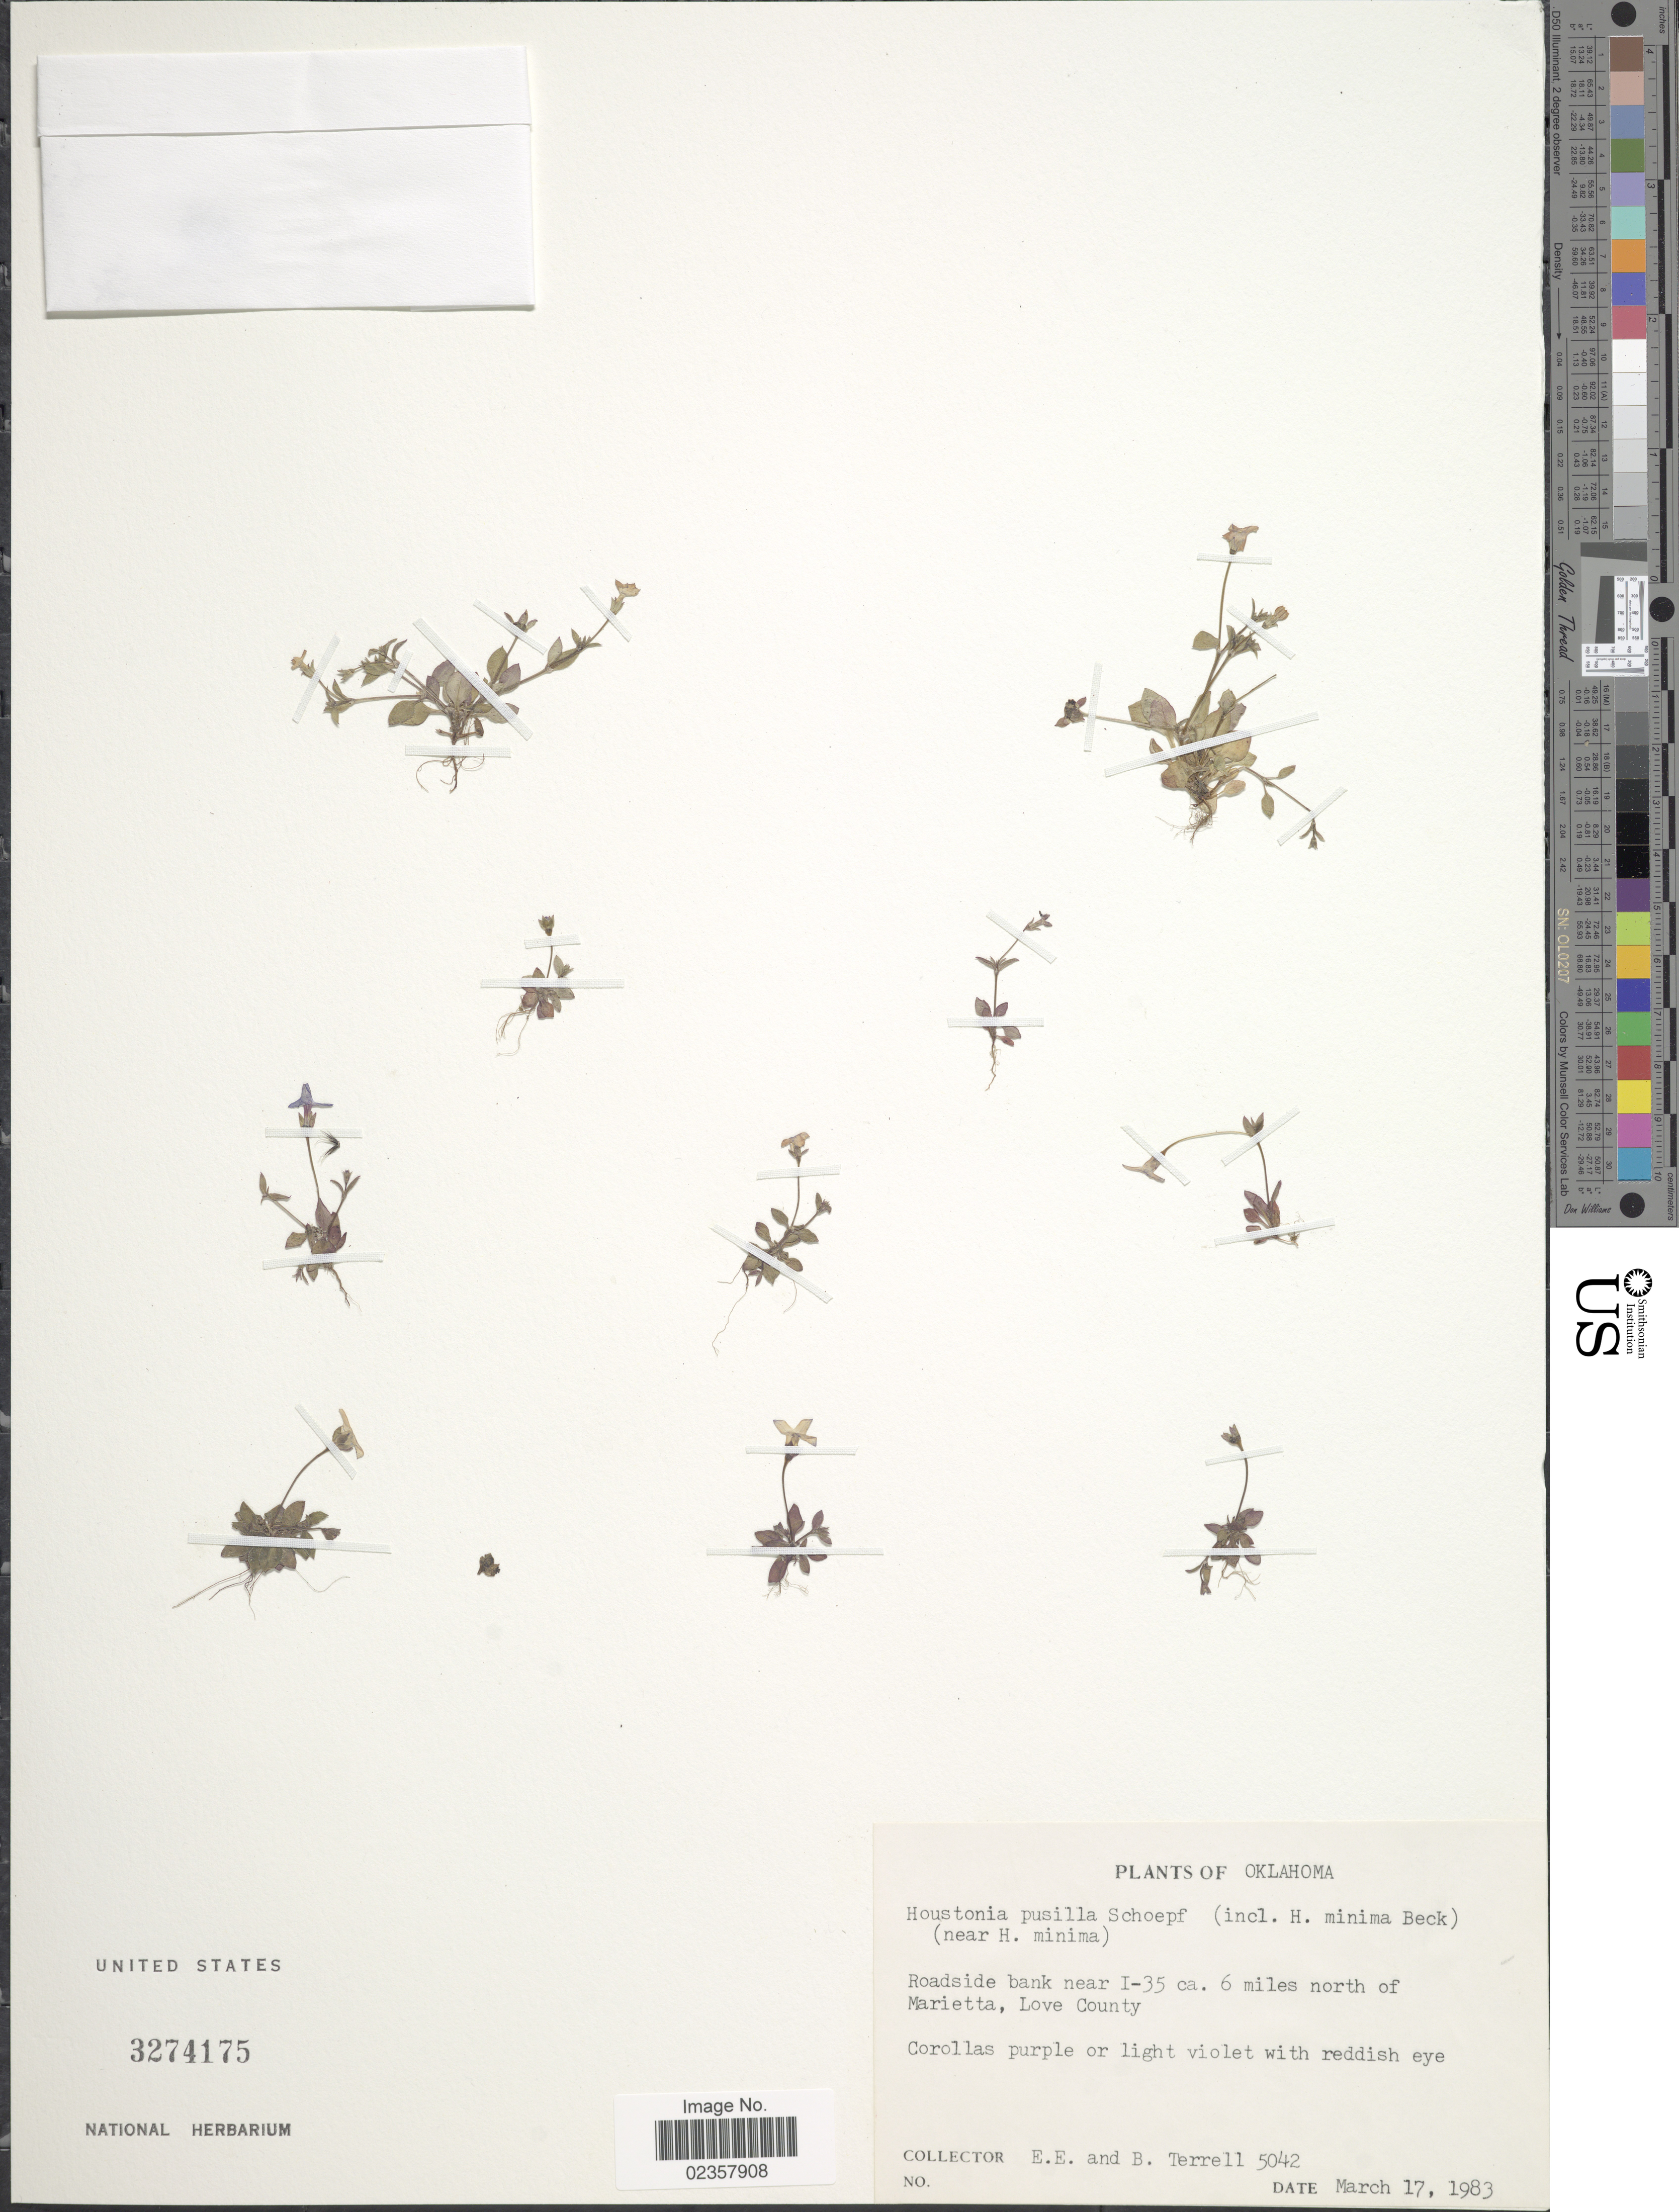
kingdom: Plantae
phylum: Tracheophyta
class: Magnoliopsida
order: Gentianales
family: Rubiaceae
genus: Houstonia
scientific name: Houstonia pusilla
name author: Schoepf.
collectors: E. E. Terrell & B. Terrell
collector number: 5042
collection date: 1983-03-17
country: United States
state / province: Oklahoma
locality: Roadside bank near I-35 ca. 6 miles north of Marietta, Love County.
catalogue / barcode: US 3274175